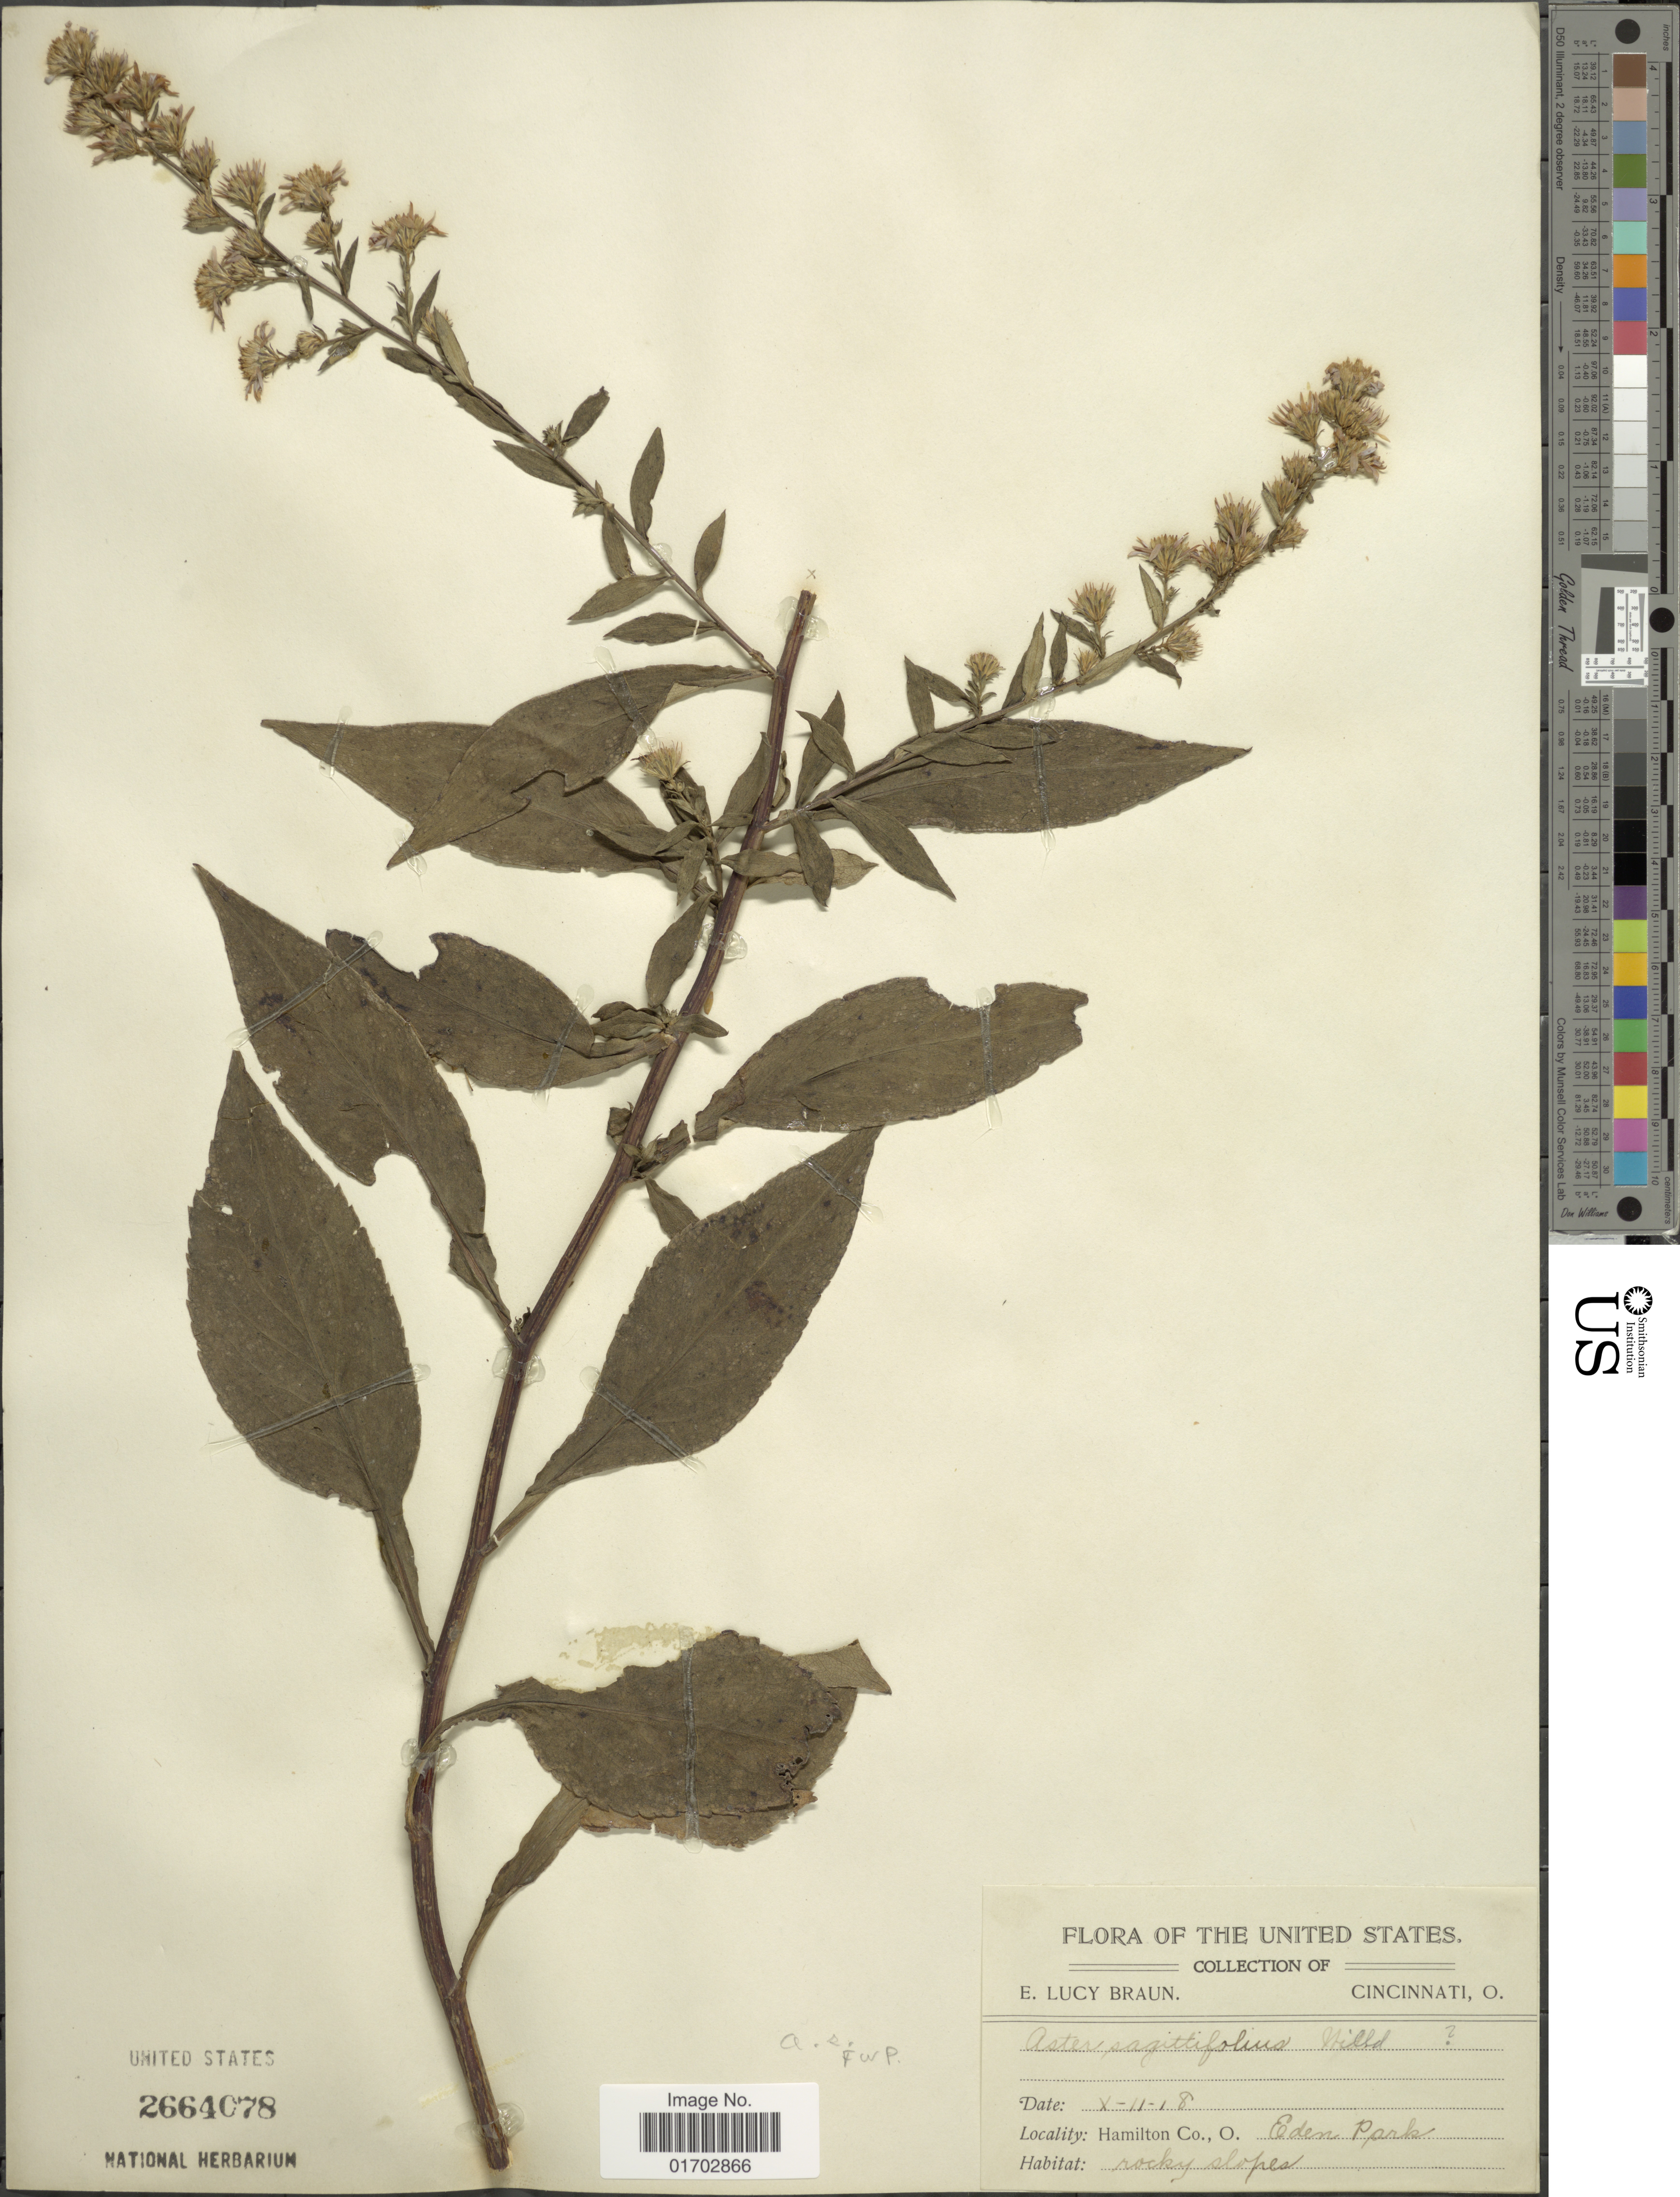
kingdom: Plantae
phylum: Tracheophyta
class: Magnoliopsida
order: Asterales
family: Asteraceae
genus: Symphyotrichum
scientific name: Symphyotrichum sagittifolium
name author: (Wedem. ex Willd.) G.L. Nesom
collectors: E. L. Braun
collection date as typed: Transcribed d/m/y: 11/10/18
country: United States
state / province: Ohio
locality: The United States, Hamilton Co., Eden Park.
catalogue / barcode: US 2664078